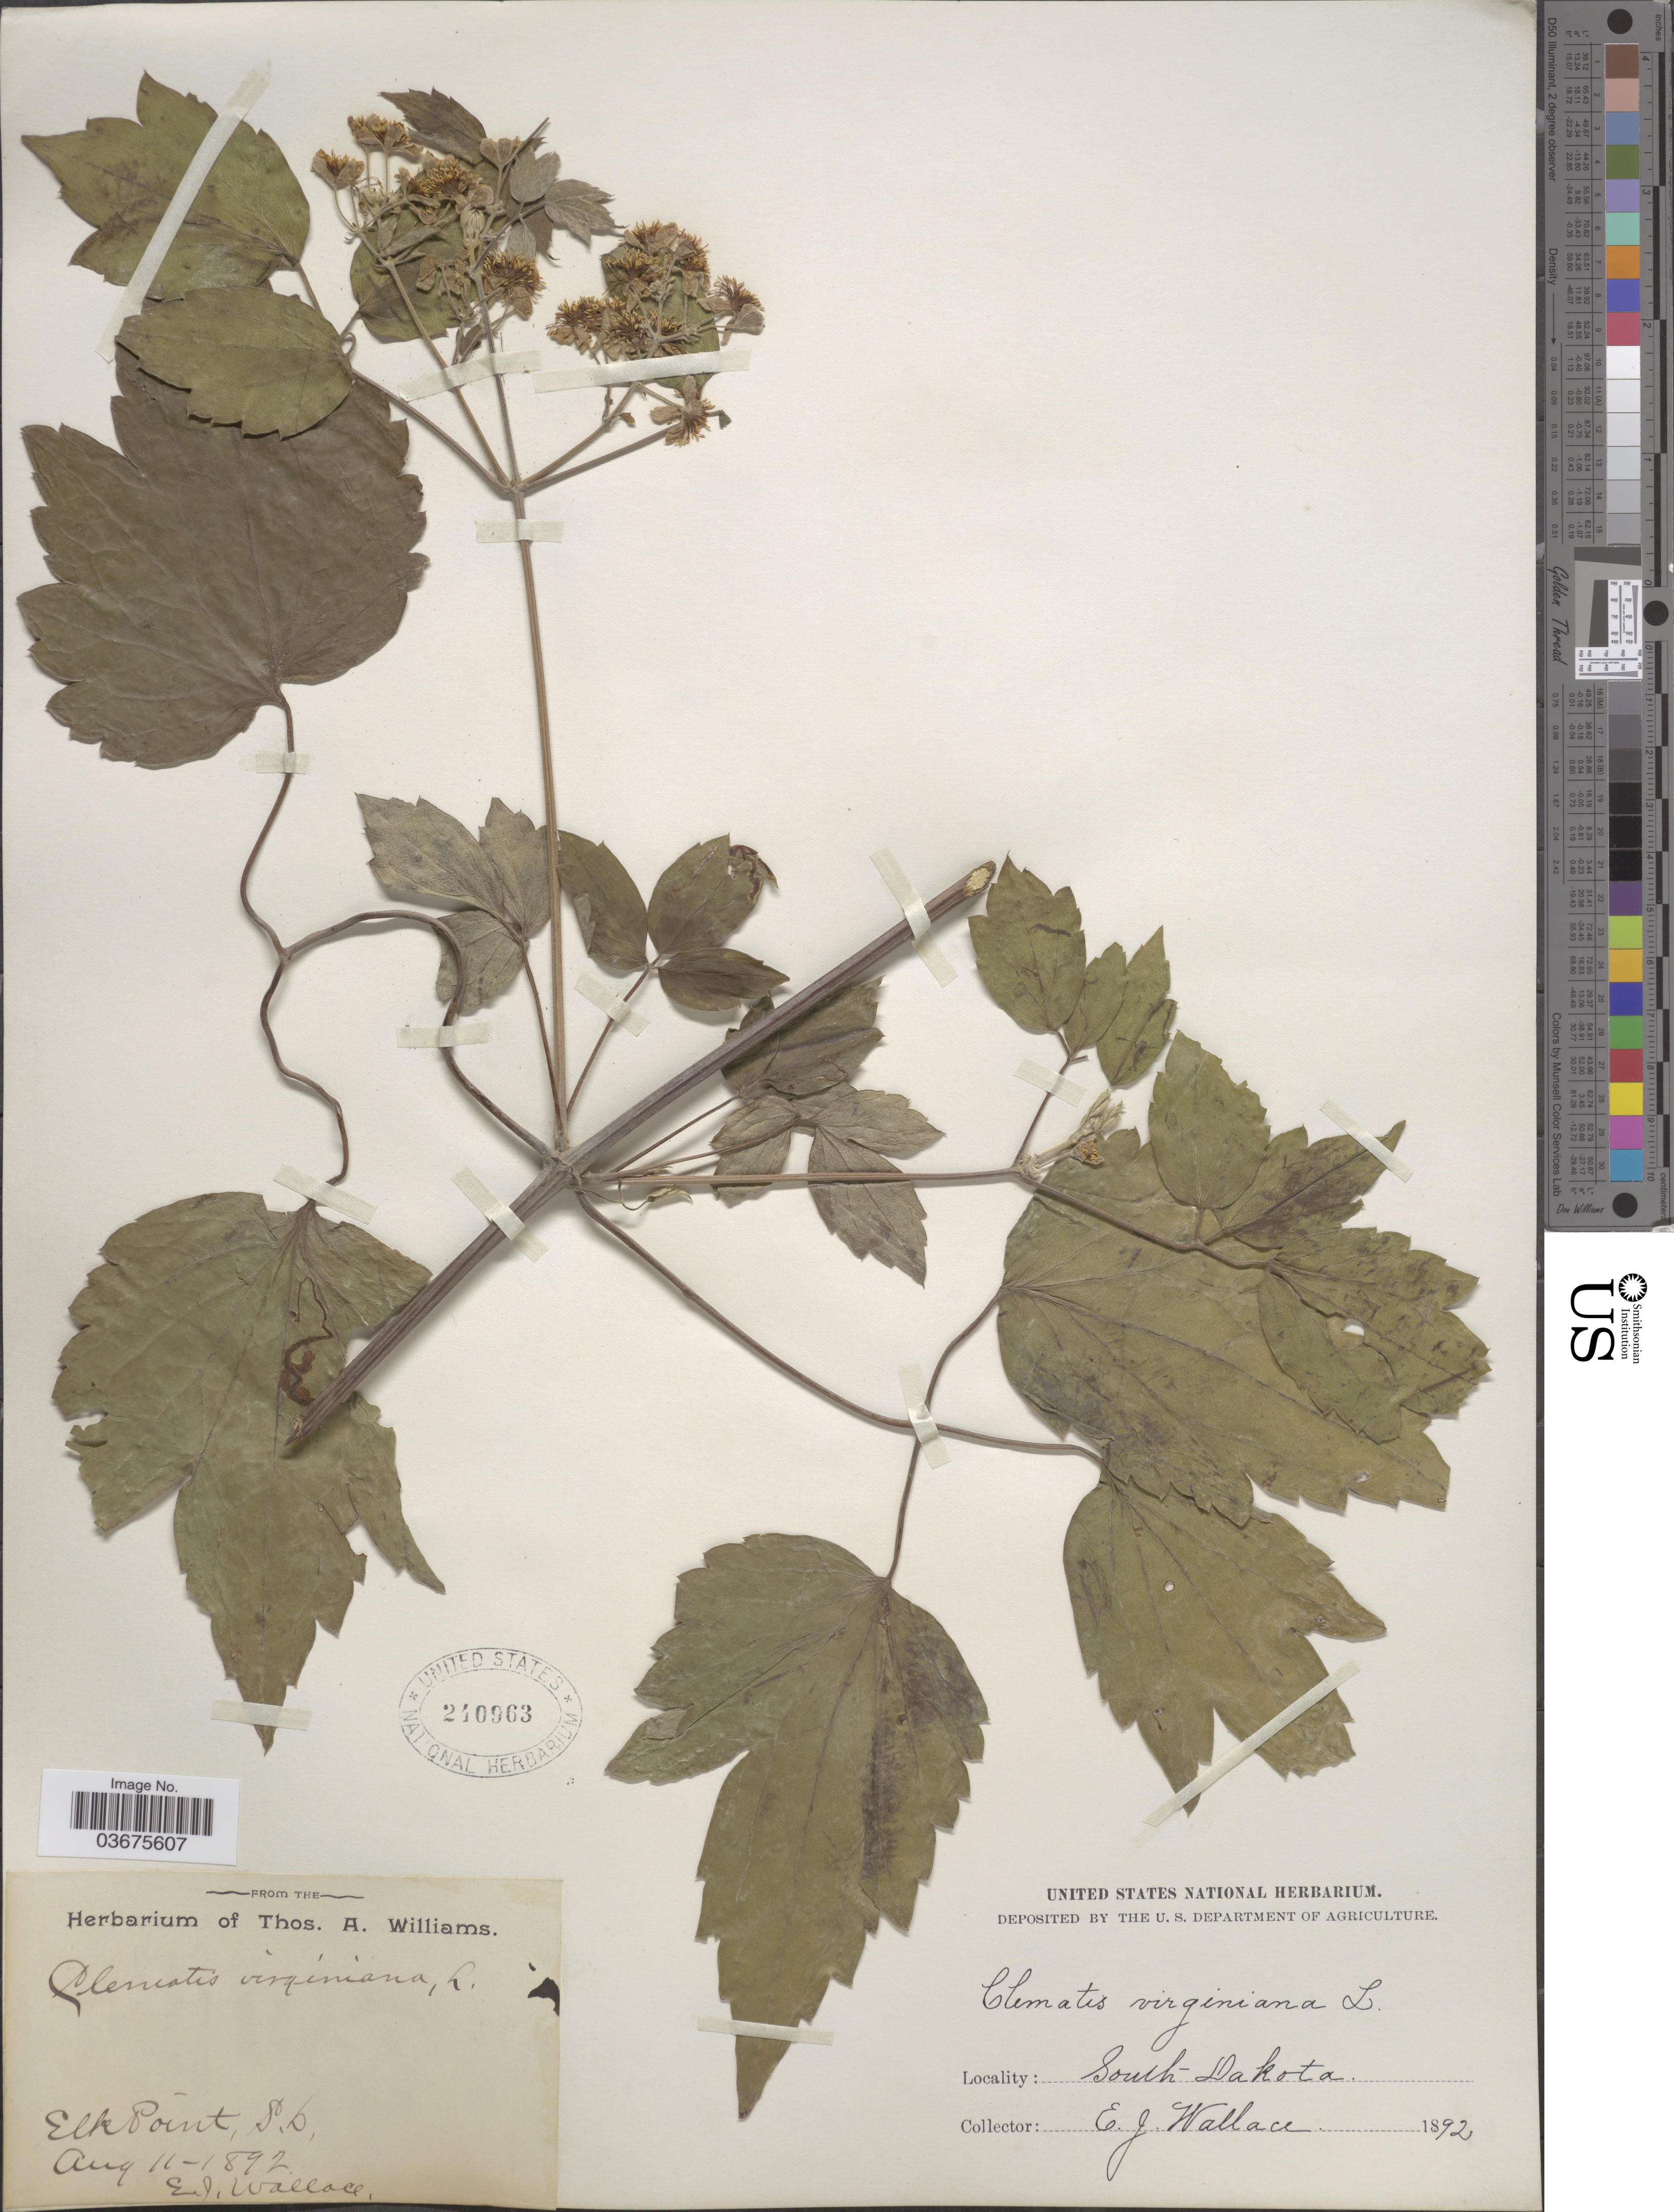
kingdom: Plantae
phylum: Tracheophyta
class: Magnoliopsida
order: Ranunculales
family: Ranunculaceae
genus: Clematis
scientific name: Clematis virginiana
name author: L.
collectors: E. J. Wallace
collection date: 1892-08-11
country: United States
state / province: South Dakota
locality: Elk Point.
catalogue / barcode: US 210963